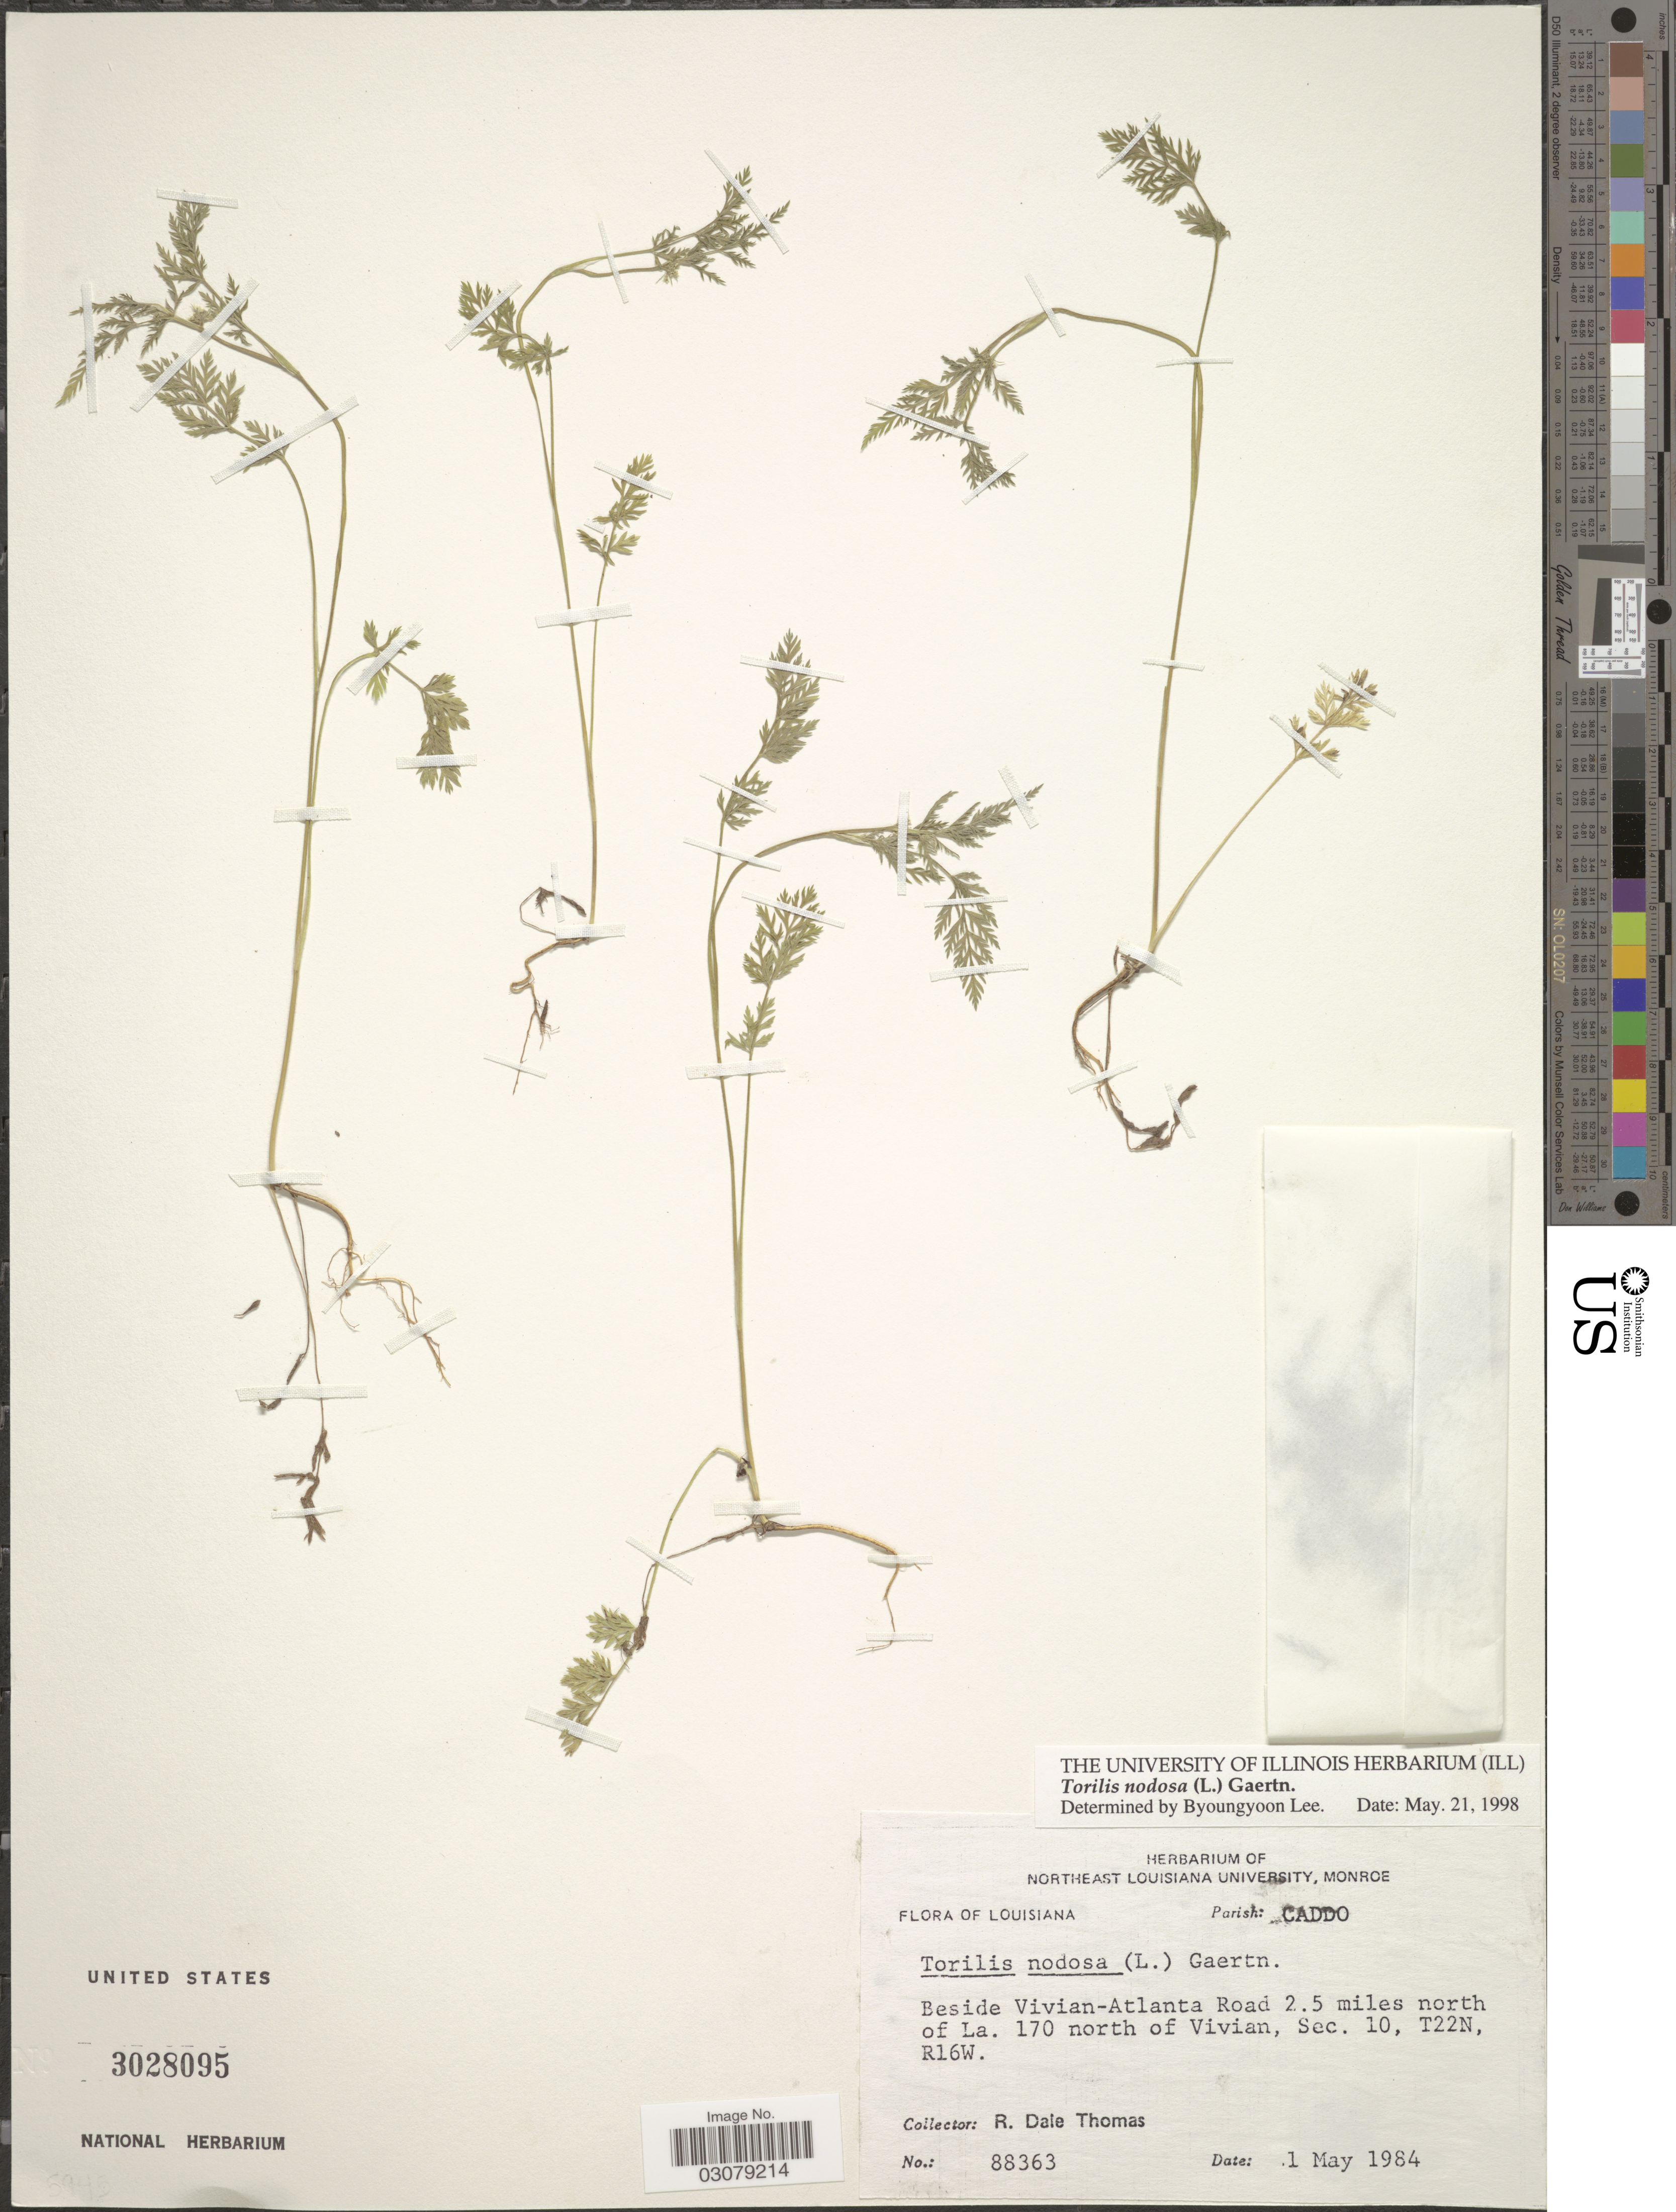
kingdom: Plantae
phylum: Tracheophyta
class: Magnoliopsida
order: Apiales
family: Apiaceae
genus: Torilis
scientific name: Torilis nodosa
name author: (L.) Gaertn.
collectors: R. Thomas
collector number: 88363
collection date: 1984-05-01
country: United States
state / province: Louisiana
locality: Parish: Caddo. Beside Vivian-Atlanta Road 2.5 miles north of La. 170 north of Vivian, Sec. 10, T22N, R16W.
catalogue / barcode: US 3028095